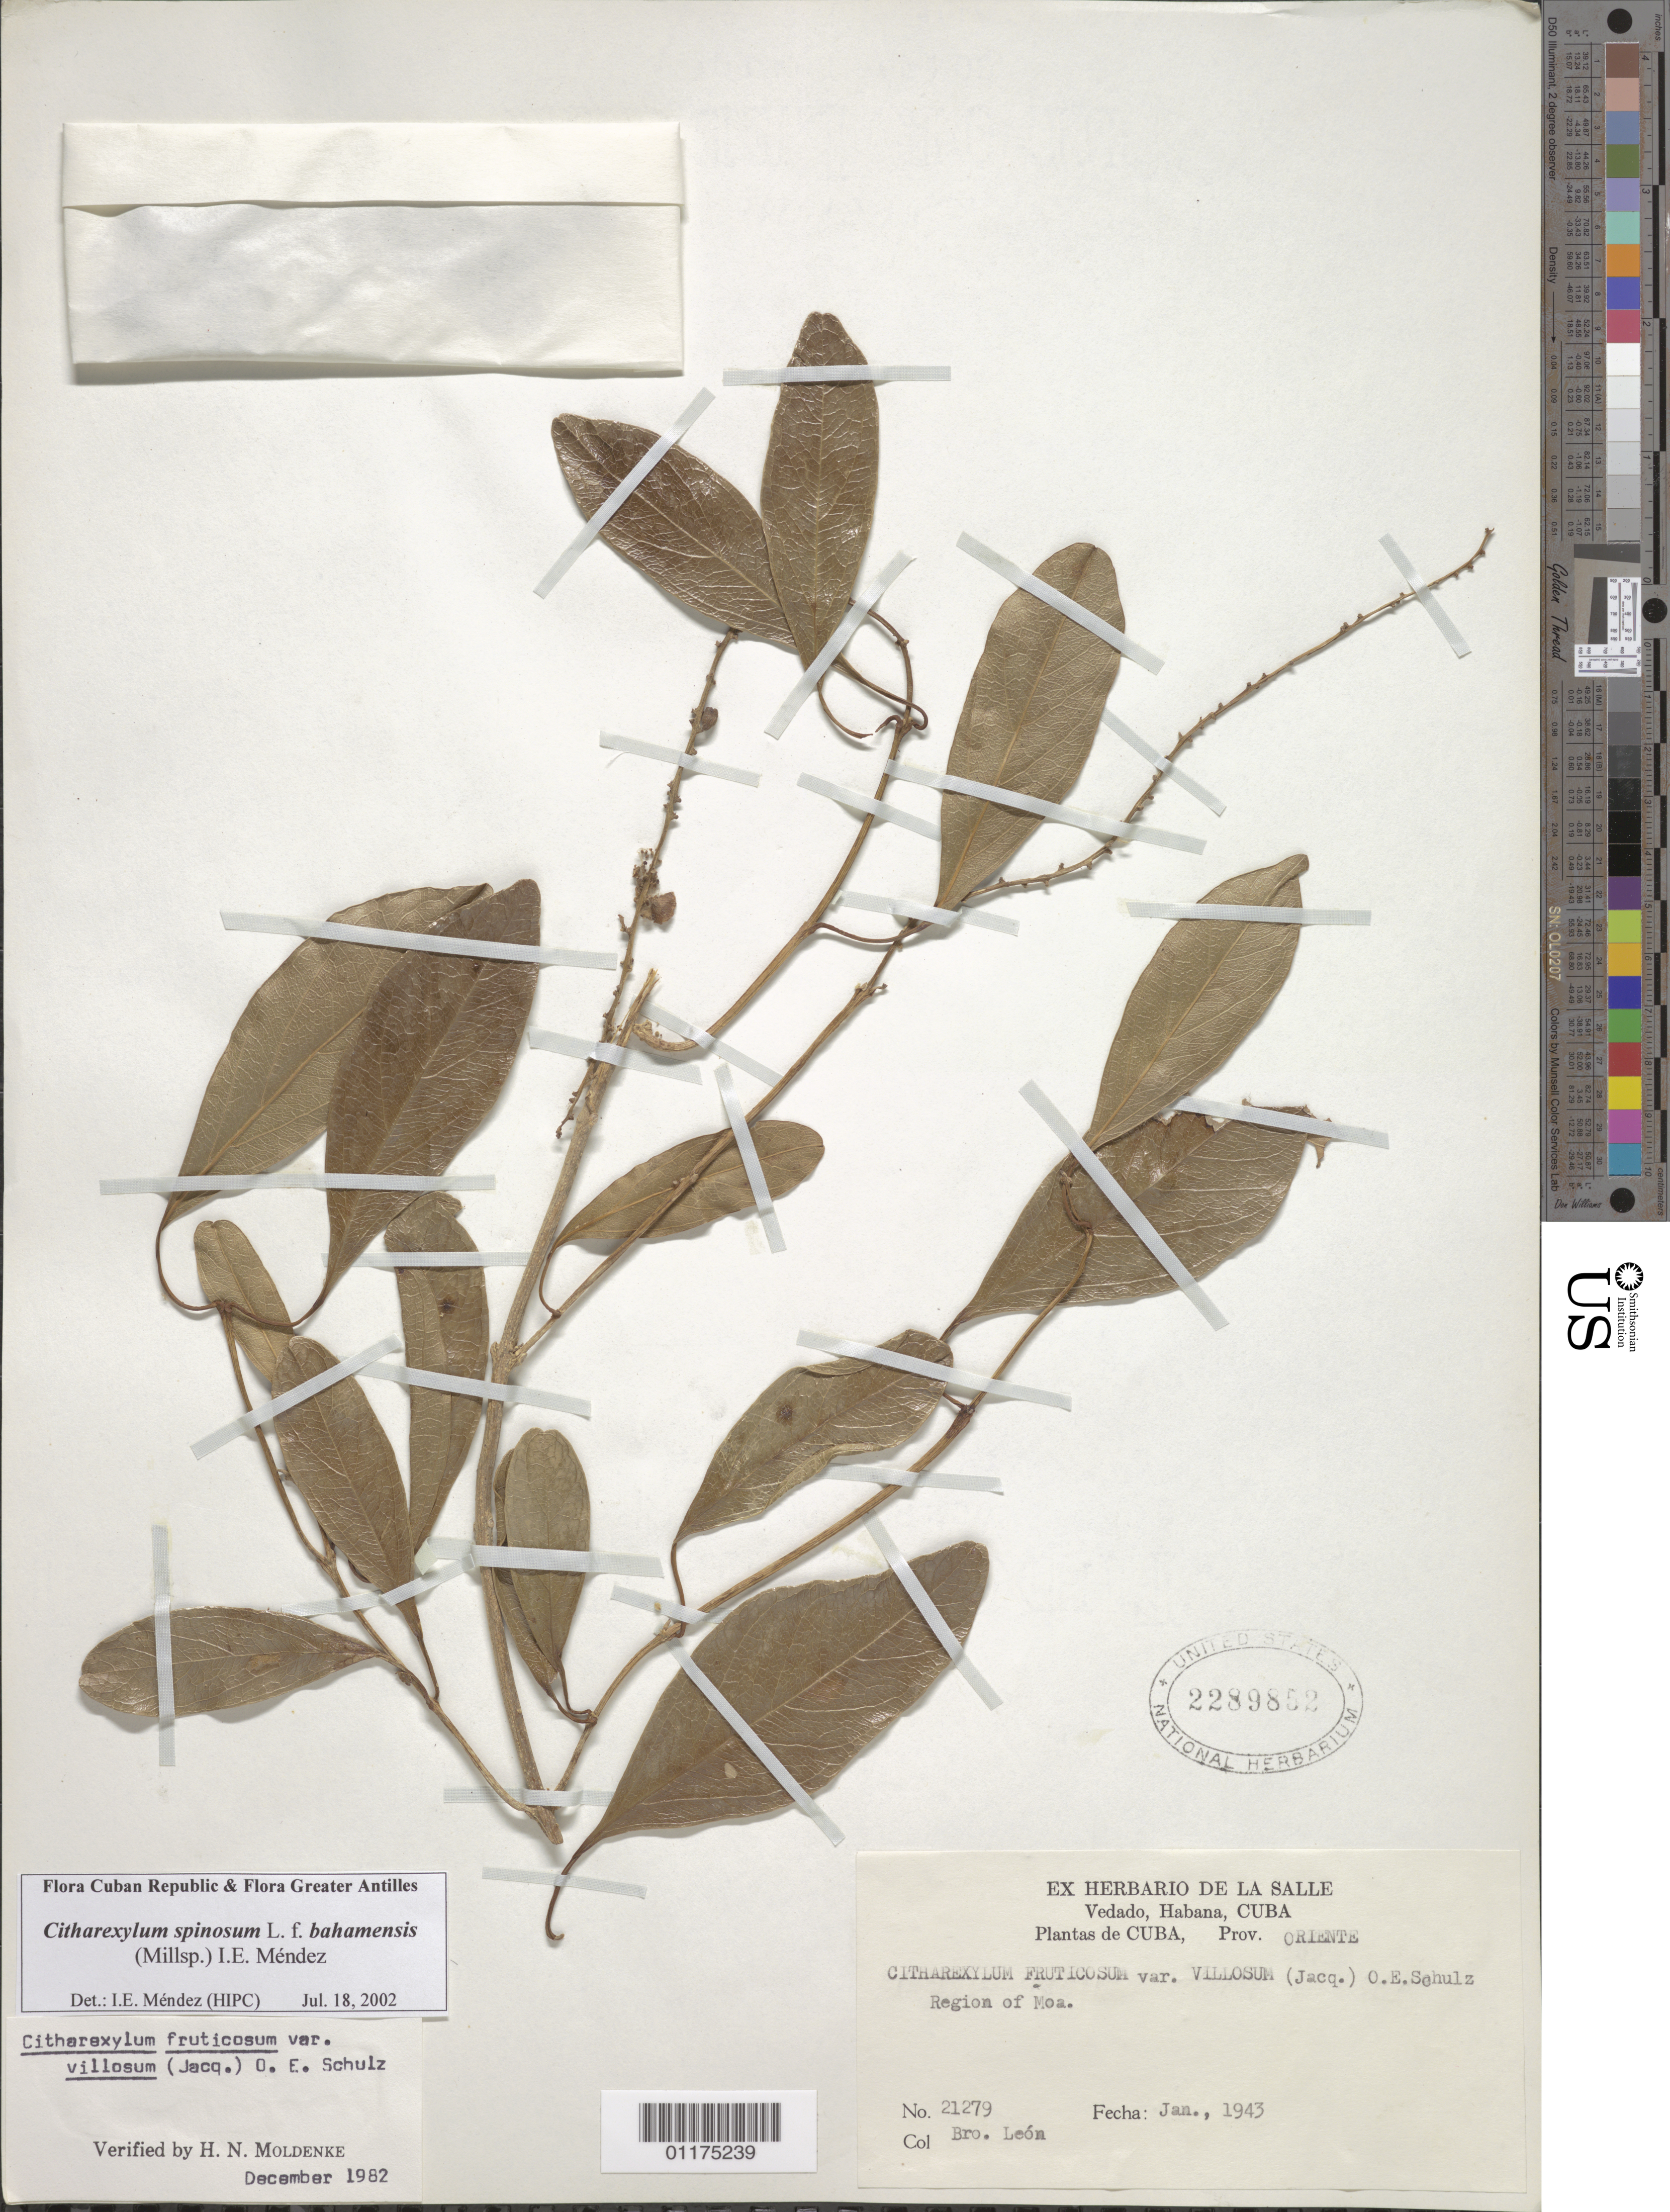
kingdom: Plantae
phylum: Tracheophyta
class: Magnoliopsida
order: Lamiales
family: Verbenaceae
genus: Citharexylum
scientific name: Citharexylum spinosum f. bahamensis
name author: (Millsp.) I.E. Méndez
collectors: Bro. León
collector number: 21279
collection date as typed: Jan 1943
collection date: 1943-01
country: Cuba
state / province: La Habana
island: Cuba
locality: Region of Moa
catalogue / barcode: US 2289852